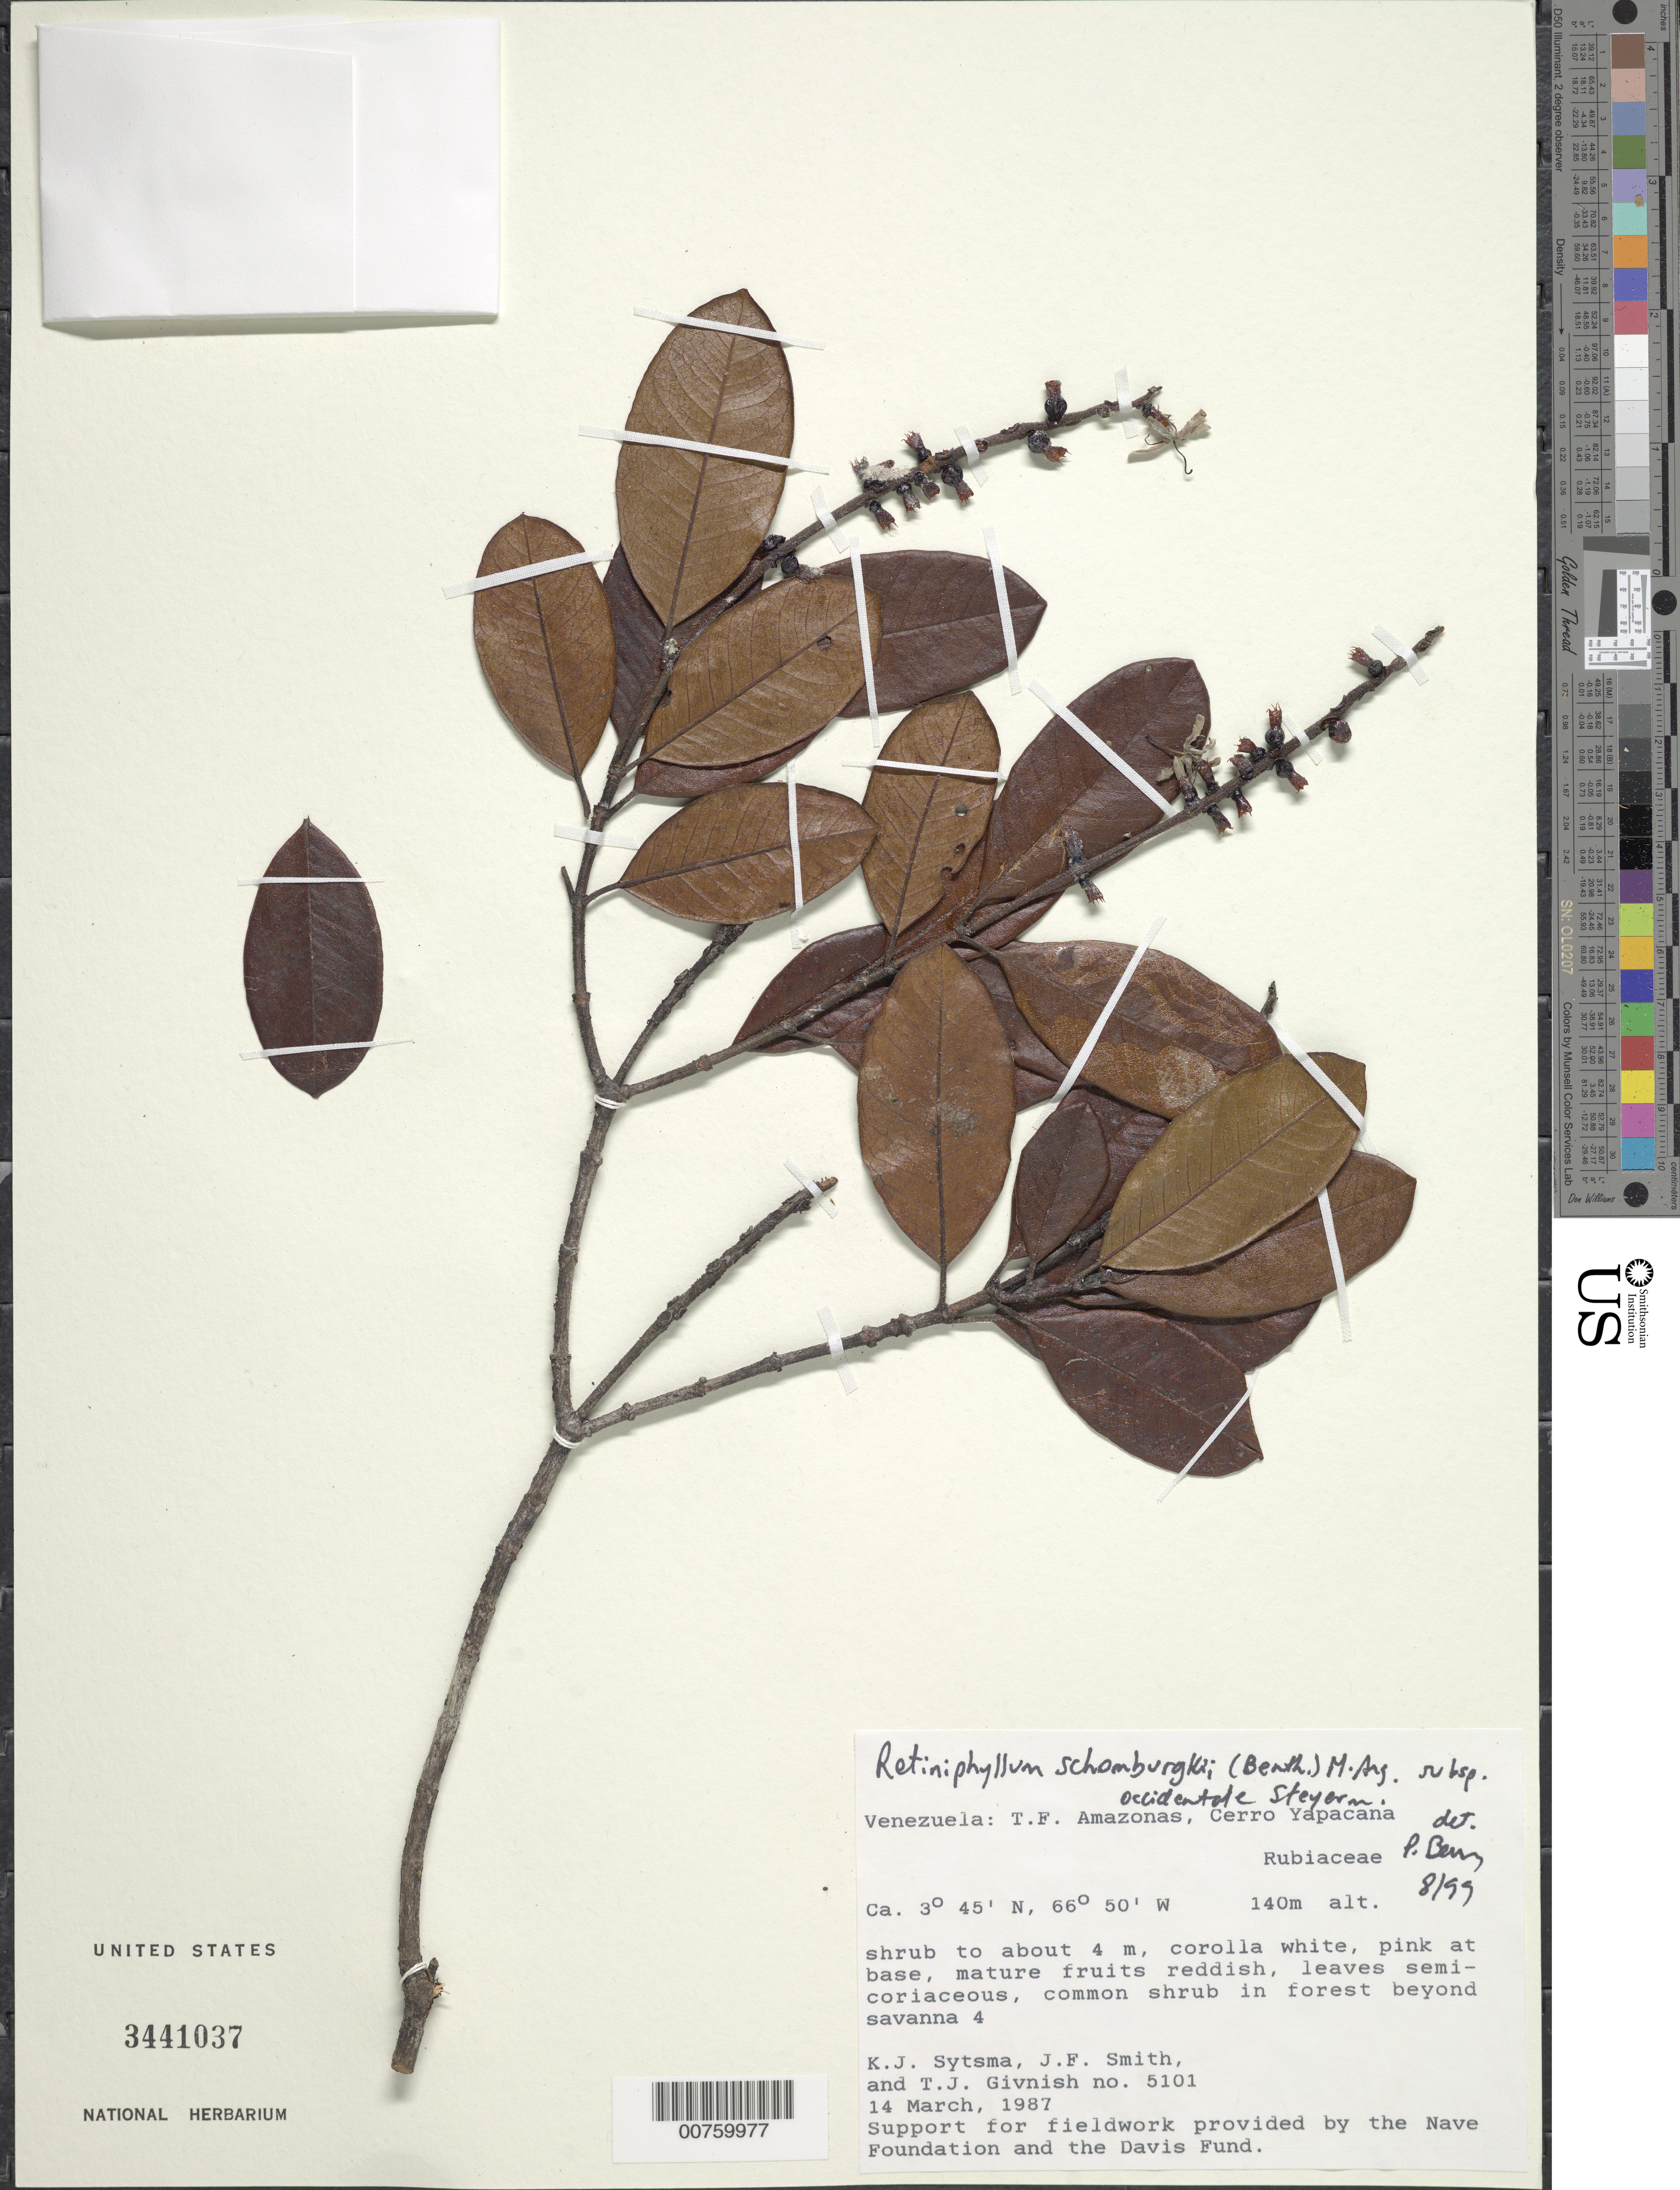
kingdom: Plantae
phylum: Tracheophyta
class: Magnoliopsida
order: Gentianales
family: Rubiaceae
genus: Retiniphyllum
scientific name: Retiniphyllum schomburgkii subsp. occidentale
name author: Steyerm.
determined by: Berry, P. E., (WIS), University of Wisconsin - Madison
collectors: K. J. Sytsma, J. F. Smith & T. J. Givnish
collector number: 5101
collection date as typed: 14-Mar-87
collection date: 1987-03-14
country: Venezuela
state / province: Amazonas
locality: Cerro Yapacána, beyond savanna 4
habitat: Forest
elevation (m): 140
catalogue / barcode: US 3441037